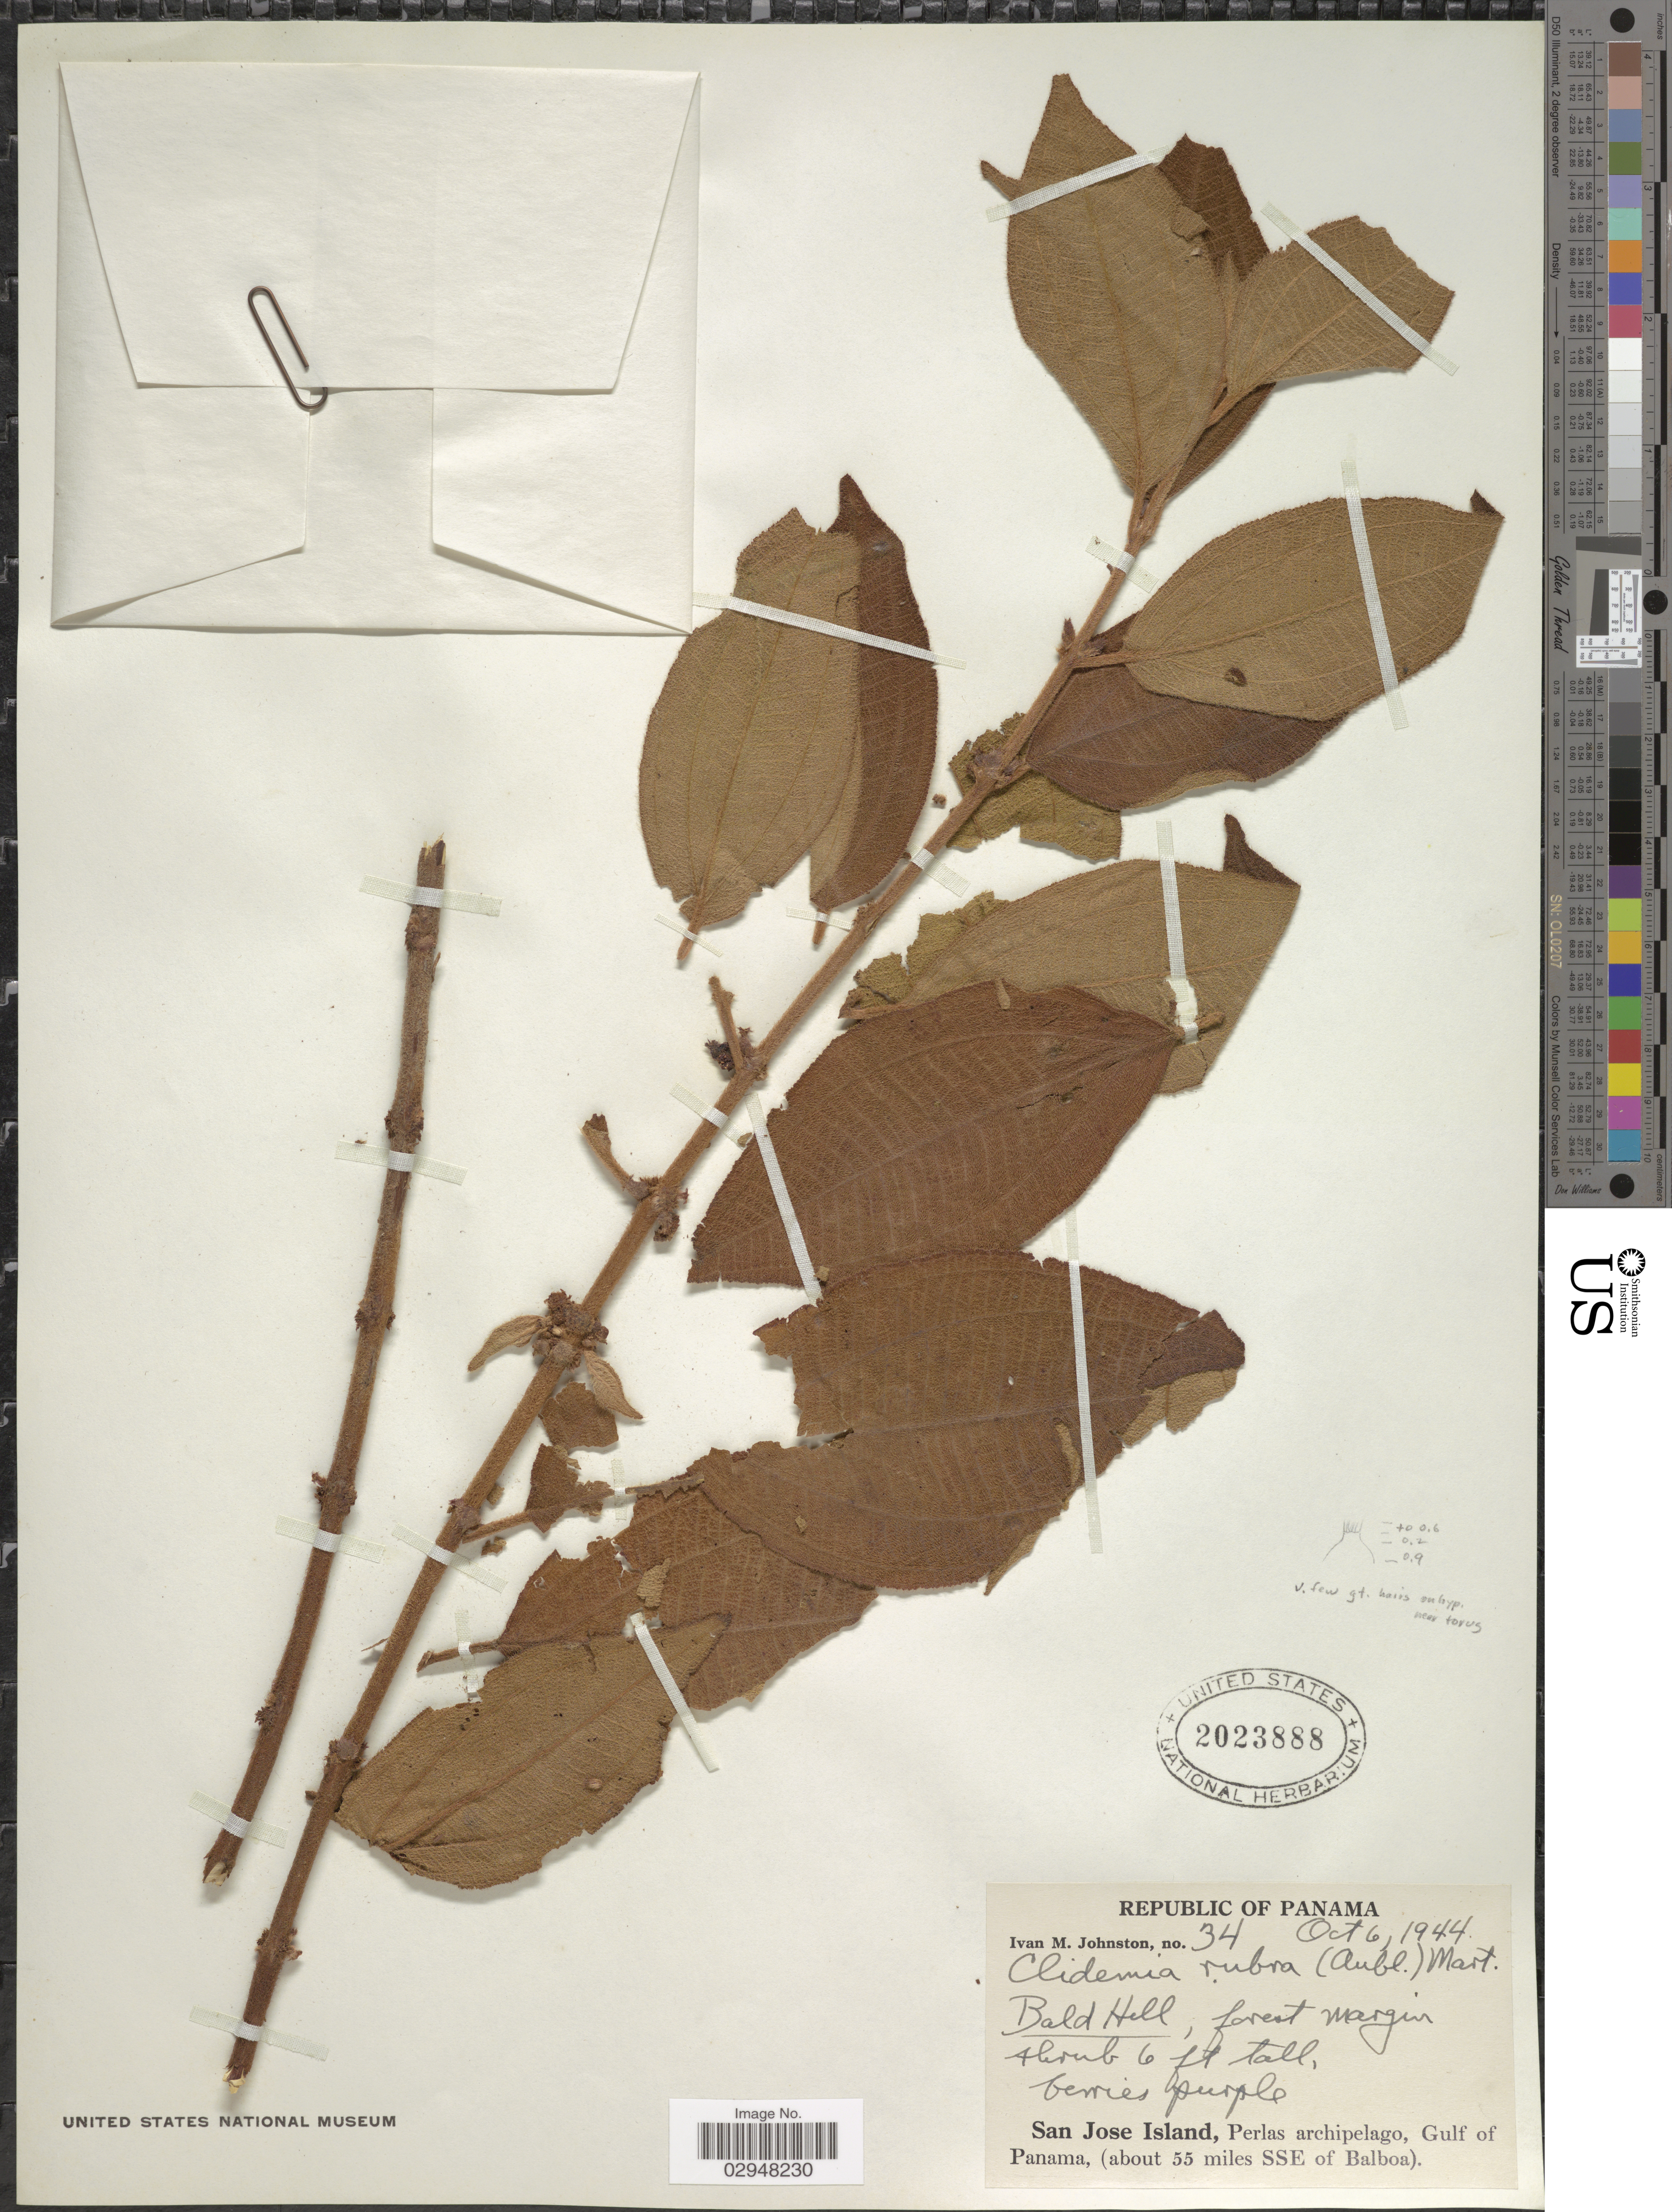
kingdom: Plantae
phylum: Tracheophyta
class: Magnoliopsida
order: Myrtales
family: Melastomataceae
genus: Clidemia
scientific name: Clidemia rubra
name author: (Aubl.) Mart.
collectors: I.M. Johnston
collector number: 34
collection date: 1944-10-06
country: Panama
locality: Republic of Panama. Bald Hill. San Jose Island, Perlas archipelago, Guld of Panama, (about 55 miles SSE of Balboa).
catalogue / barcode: US 2023888